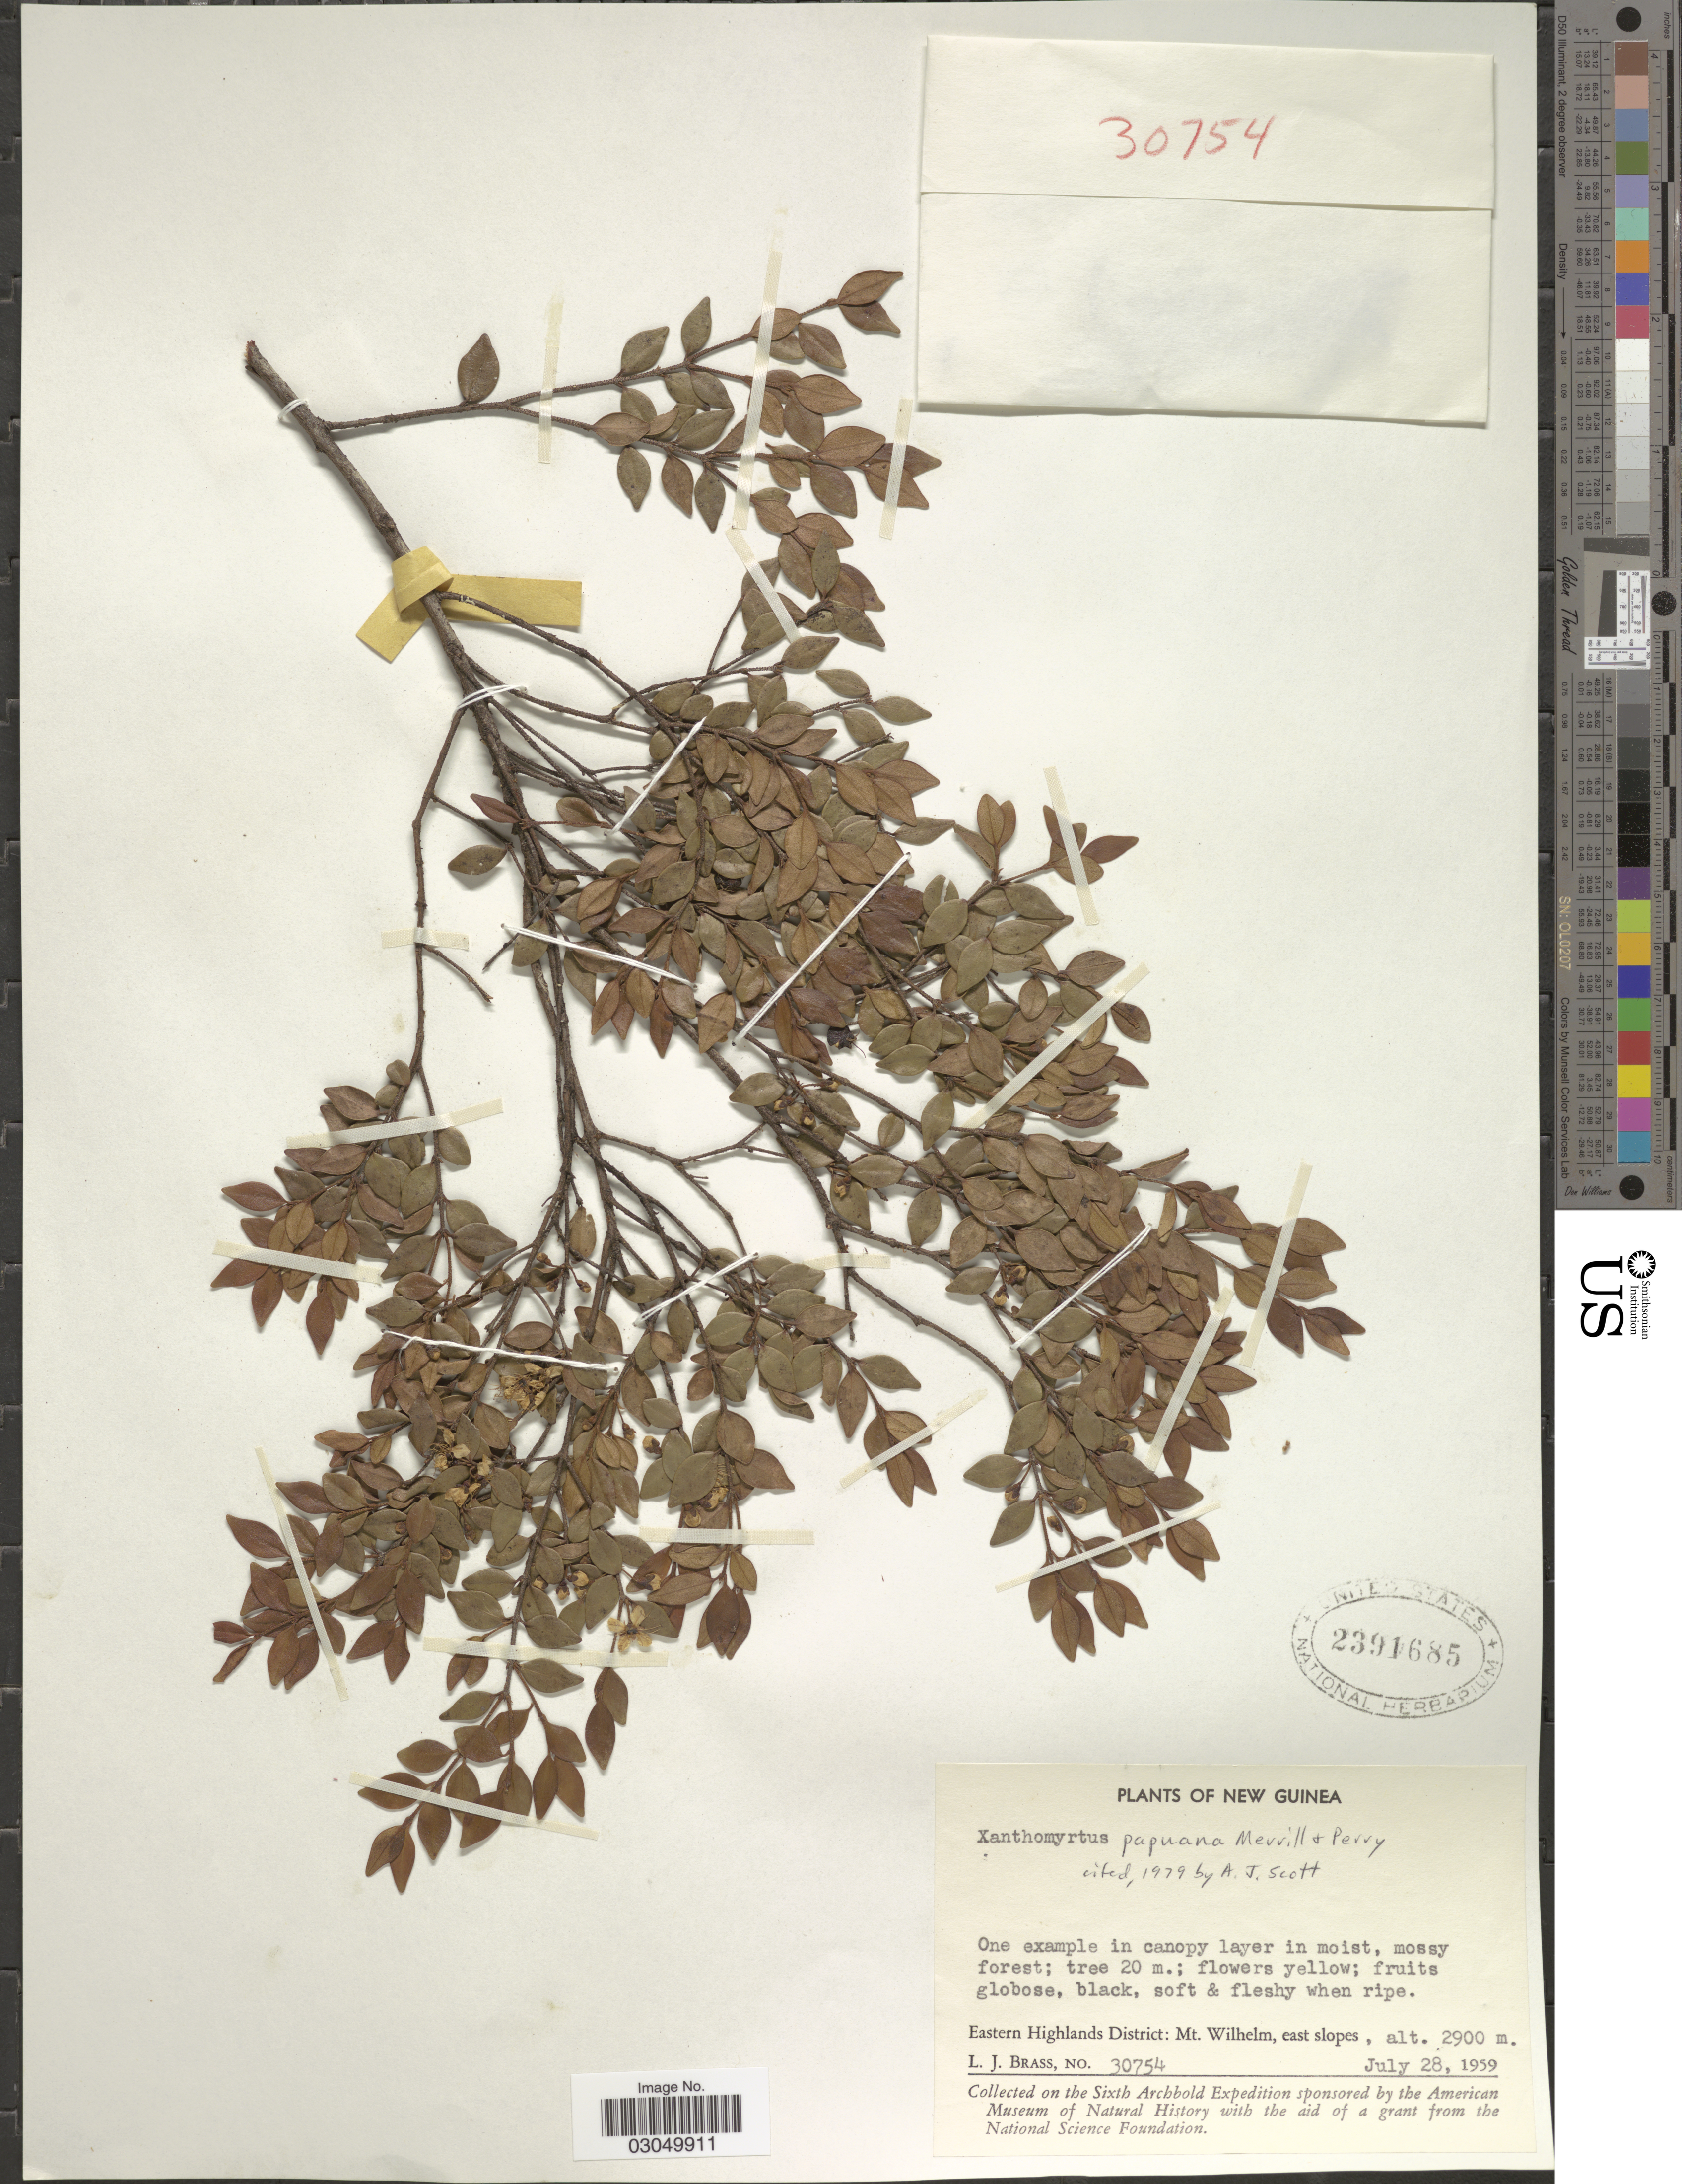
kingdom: Plantae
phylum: Tracheophyta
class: Magnoliopsida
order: Myrtales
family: Myrtaceae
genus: Xanthomyrtus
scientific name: Xanthomyrtus papuana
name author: Merr. & L.M. Perry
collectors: L. J. Brass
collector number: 30754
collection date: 1959-07-28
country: Papua New Guinea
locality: New Guinea. Eastern Highlands District: Mt. Wilhelm, east slopes.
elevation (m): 2900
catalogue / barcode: US 2391685